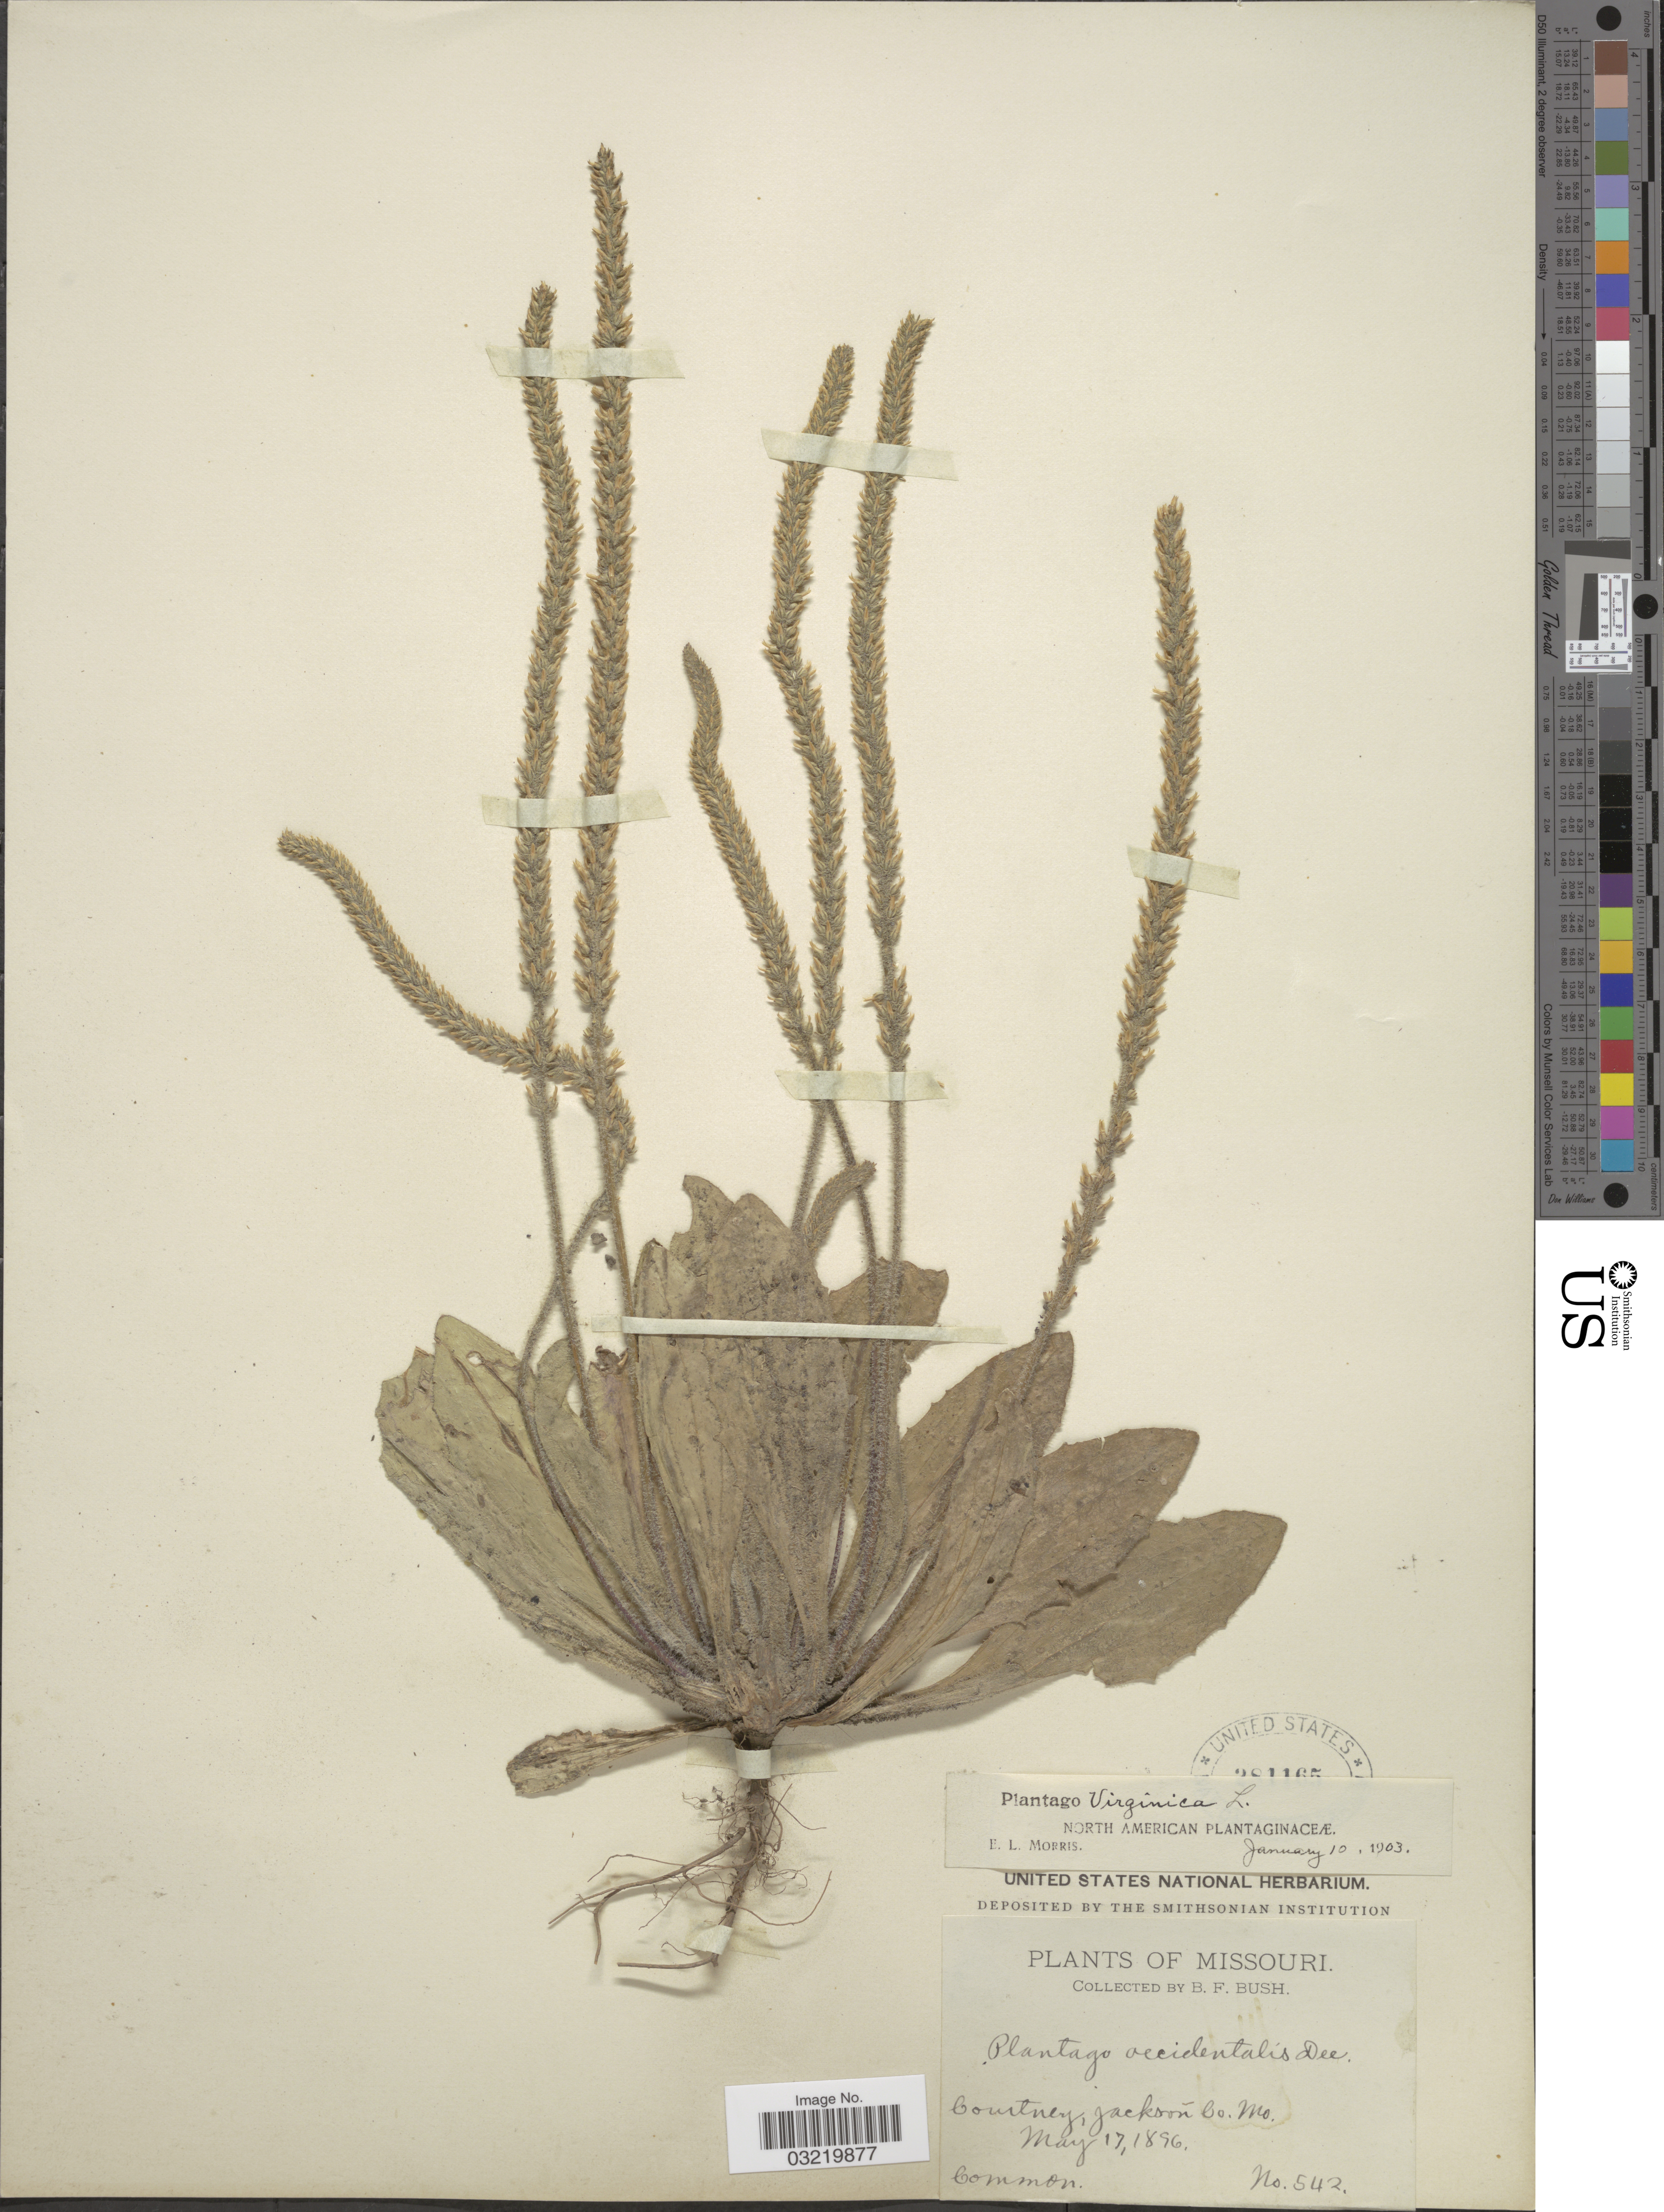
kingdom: Plantae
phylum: Tracheophyta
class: Magnoliopsida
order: Lamiales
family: Plantaginaceae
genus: Plantago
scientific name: Plantago virginica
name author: L.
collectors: B. F. Bush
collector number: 542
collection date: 1896-05-17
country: United States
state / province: Missouri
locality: Courtney, Jackson Co.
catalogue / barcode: US 281165